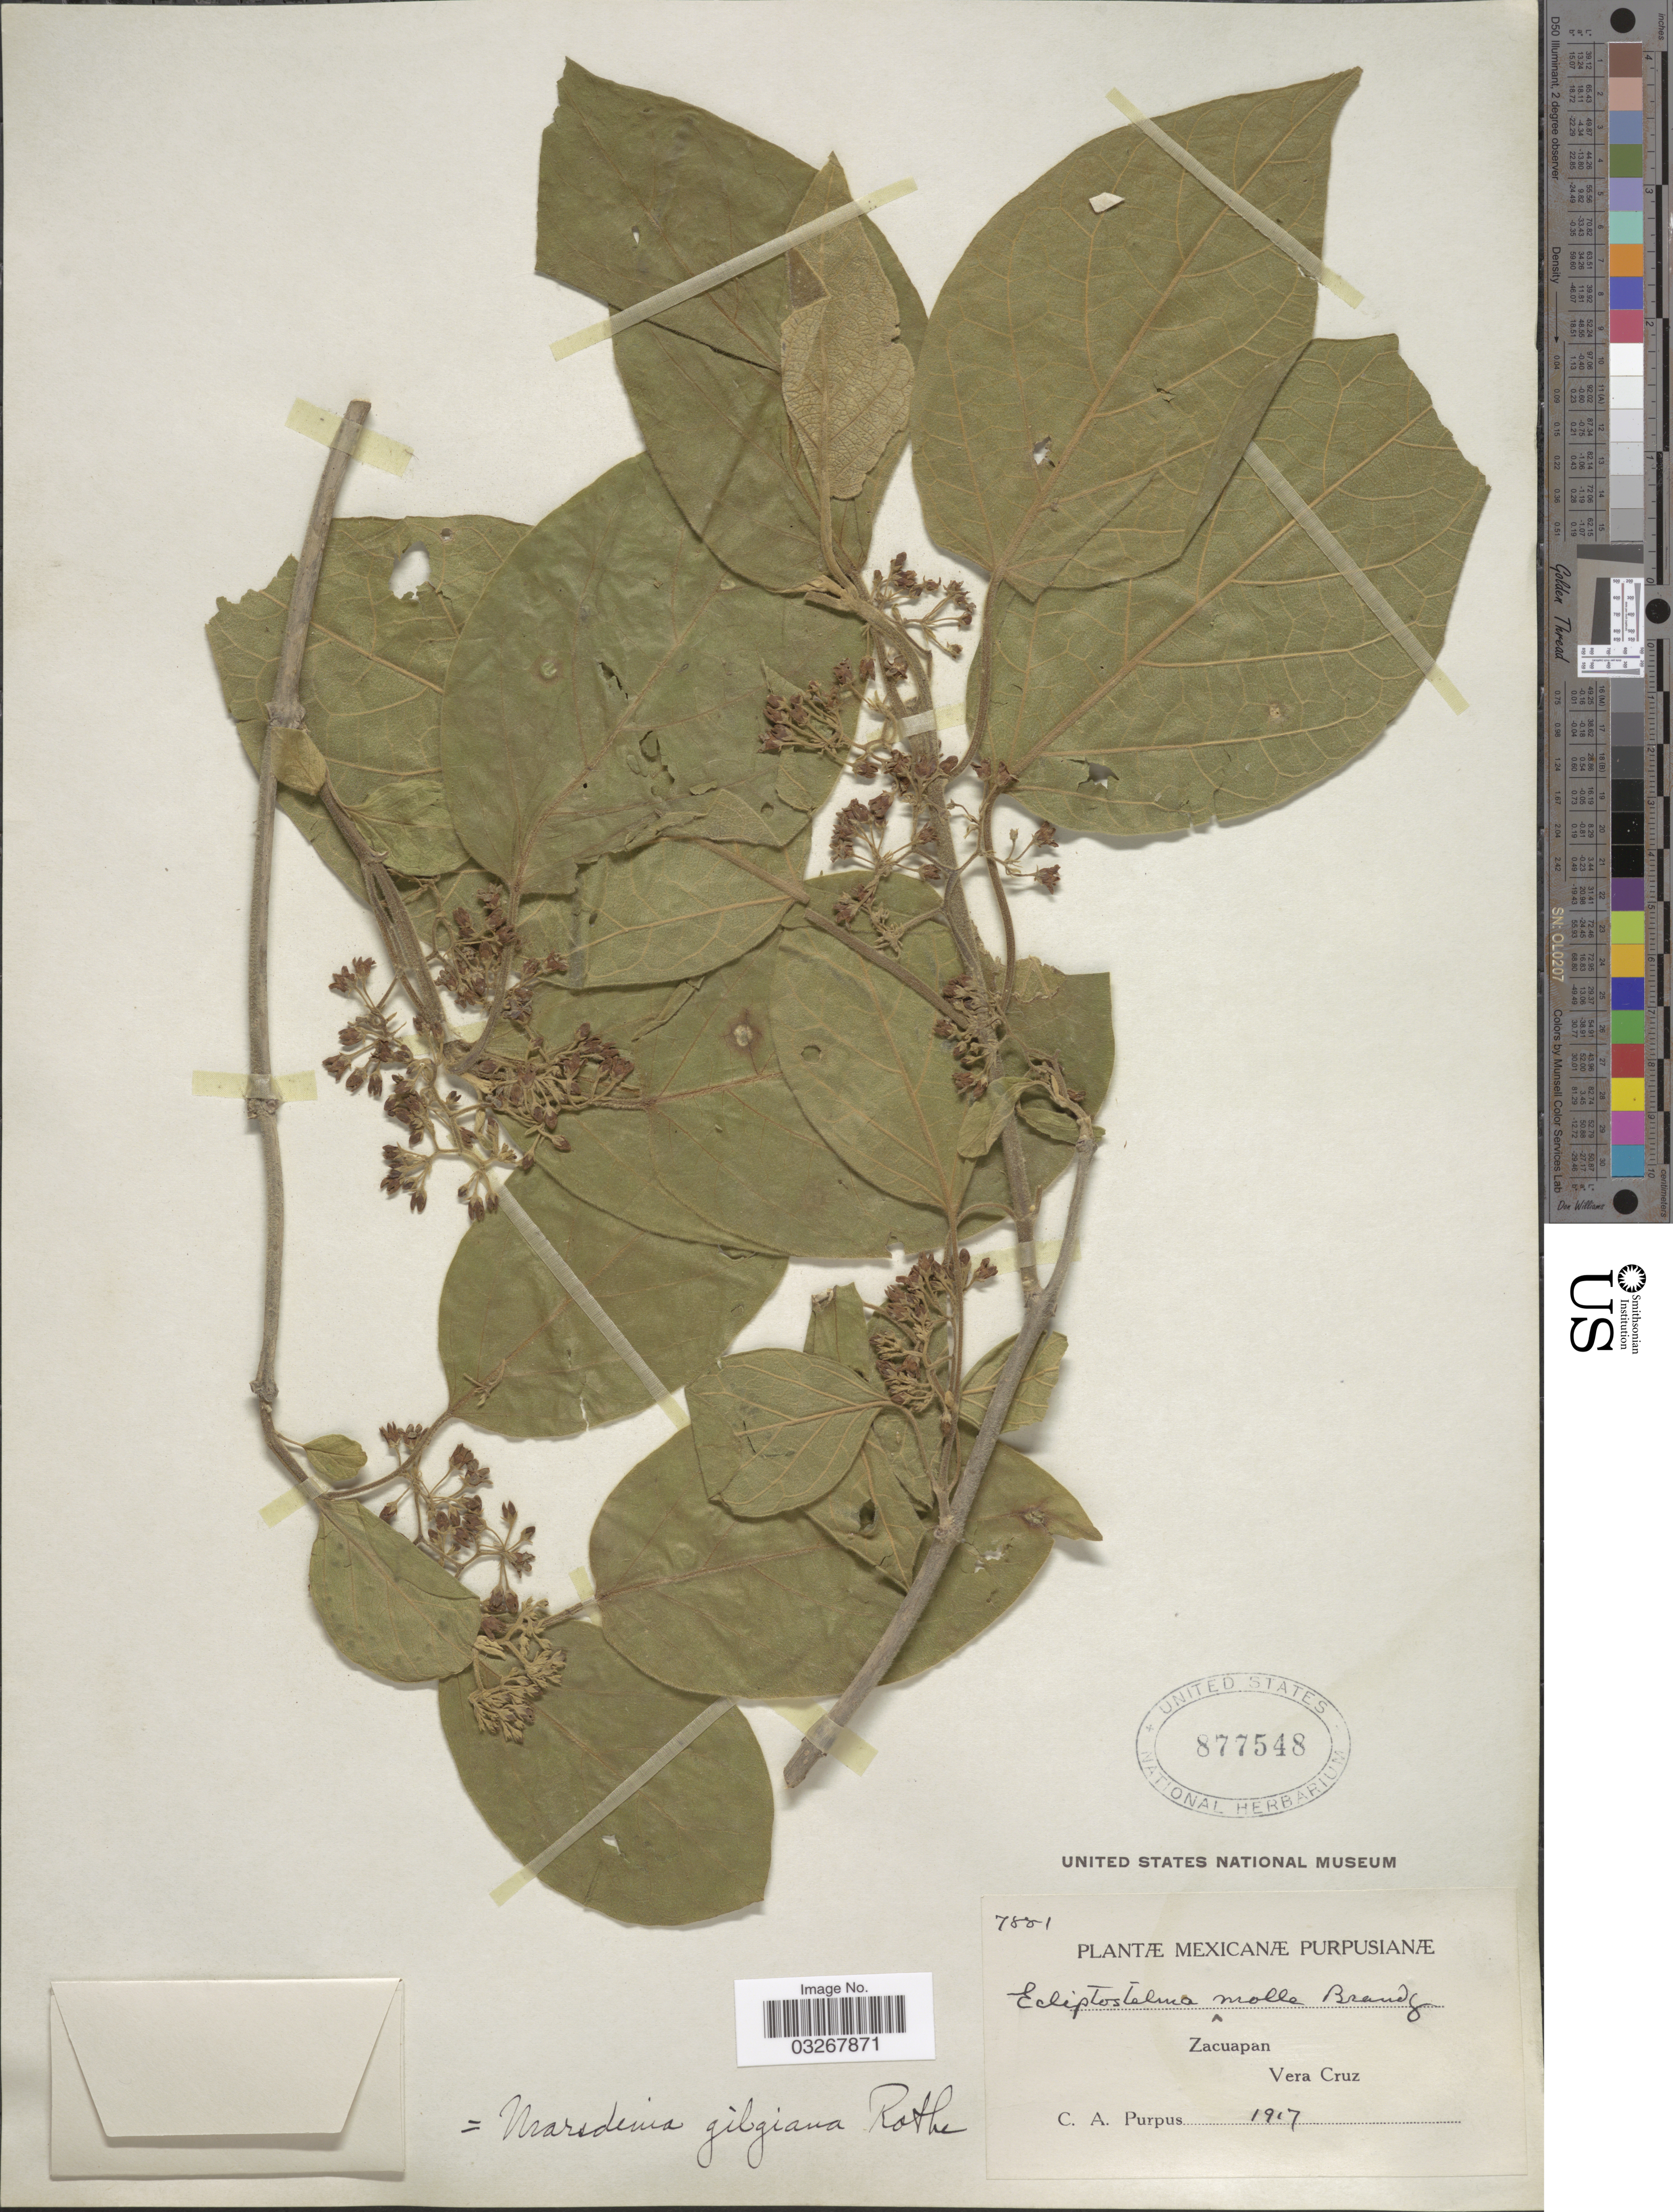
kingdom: Plantae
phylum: Tracheophyta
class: Magnoliopsida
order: Gentianales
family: Apocynaceae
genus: Marsdenia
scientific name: Marsdenia gilgiana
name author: W. Rothe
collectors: C. A. Purpus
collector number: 7881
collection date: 1917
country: Mexico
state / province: Veracruz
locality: Zacuapan. Vera Cruz.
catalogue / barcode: US 877548